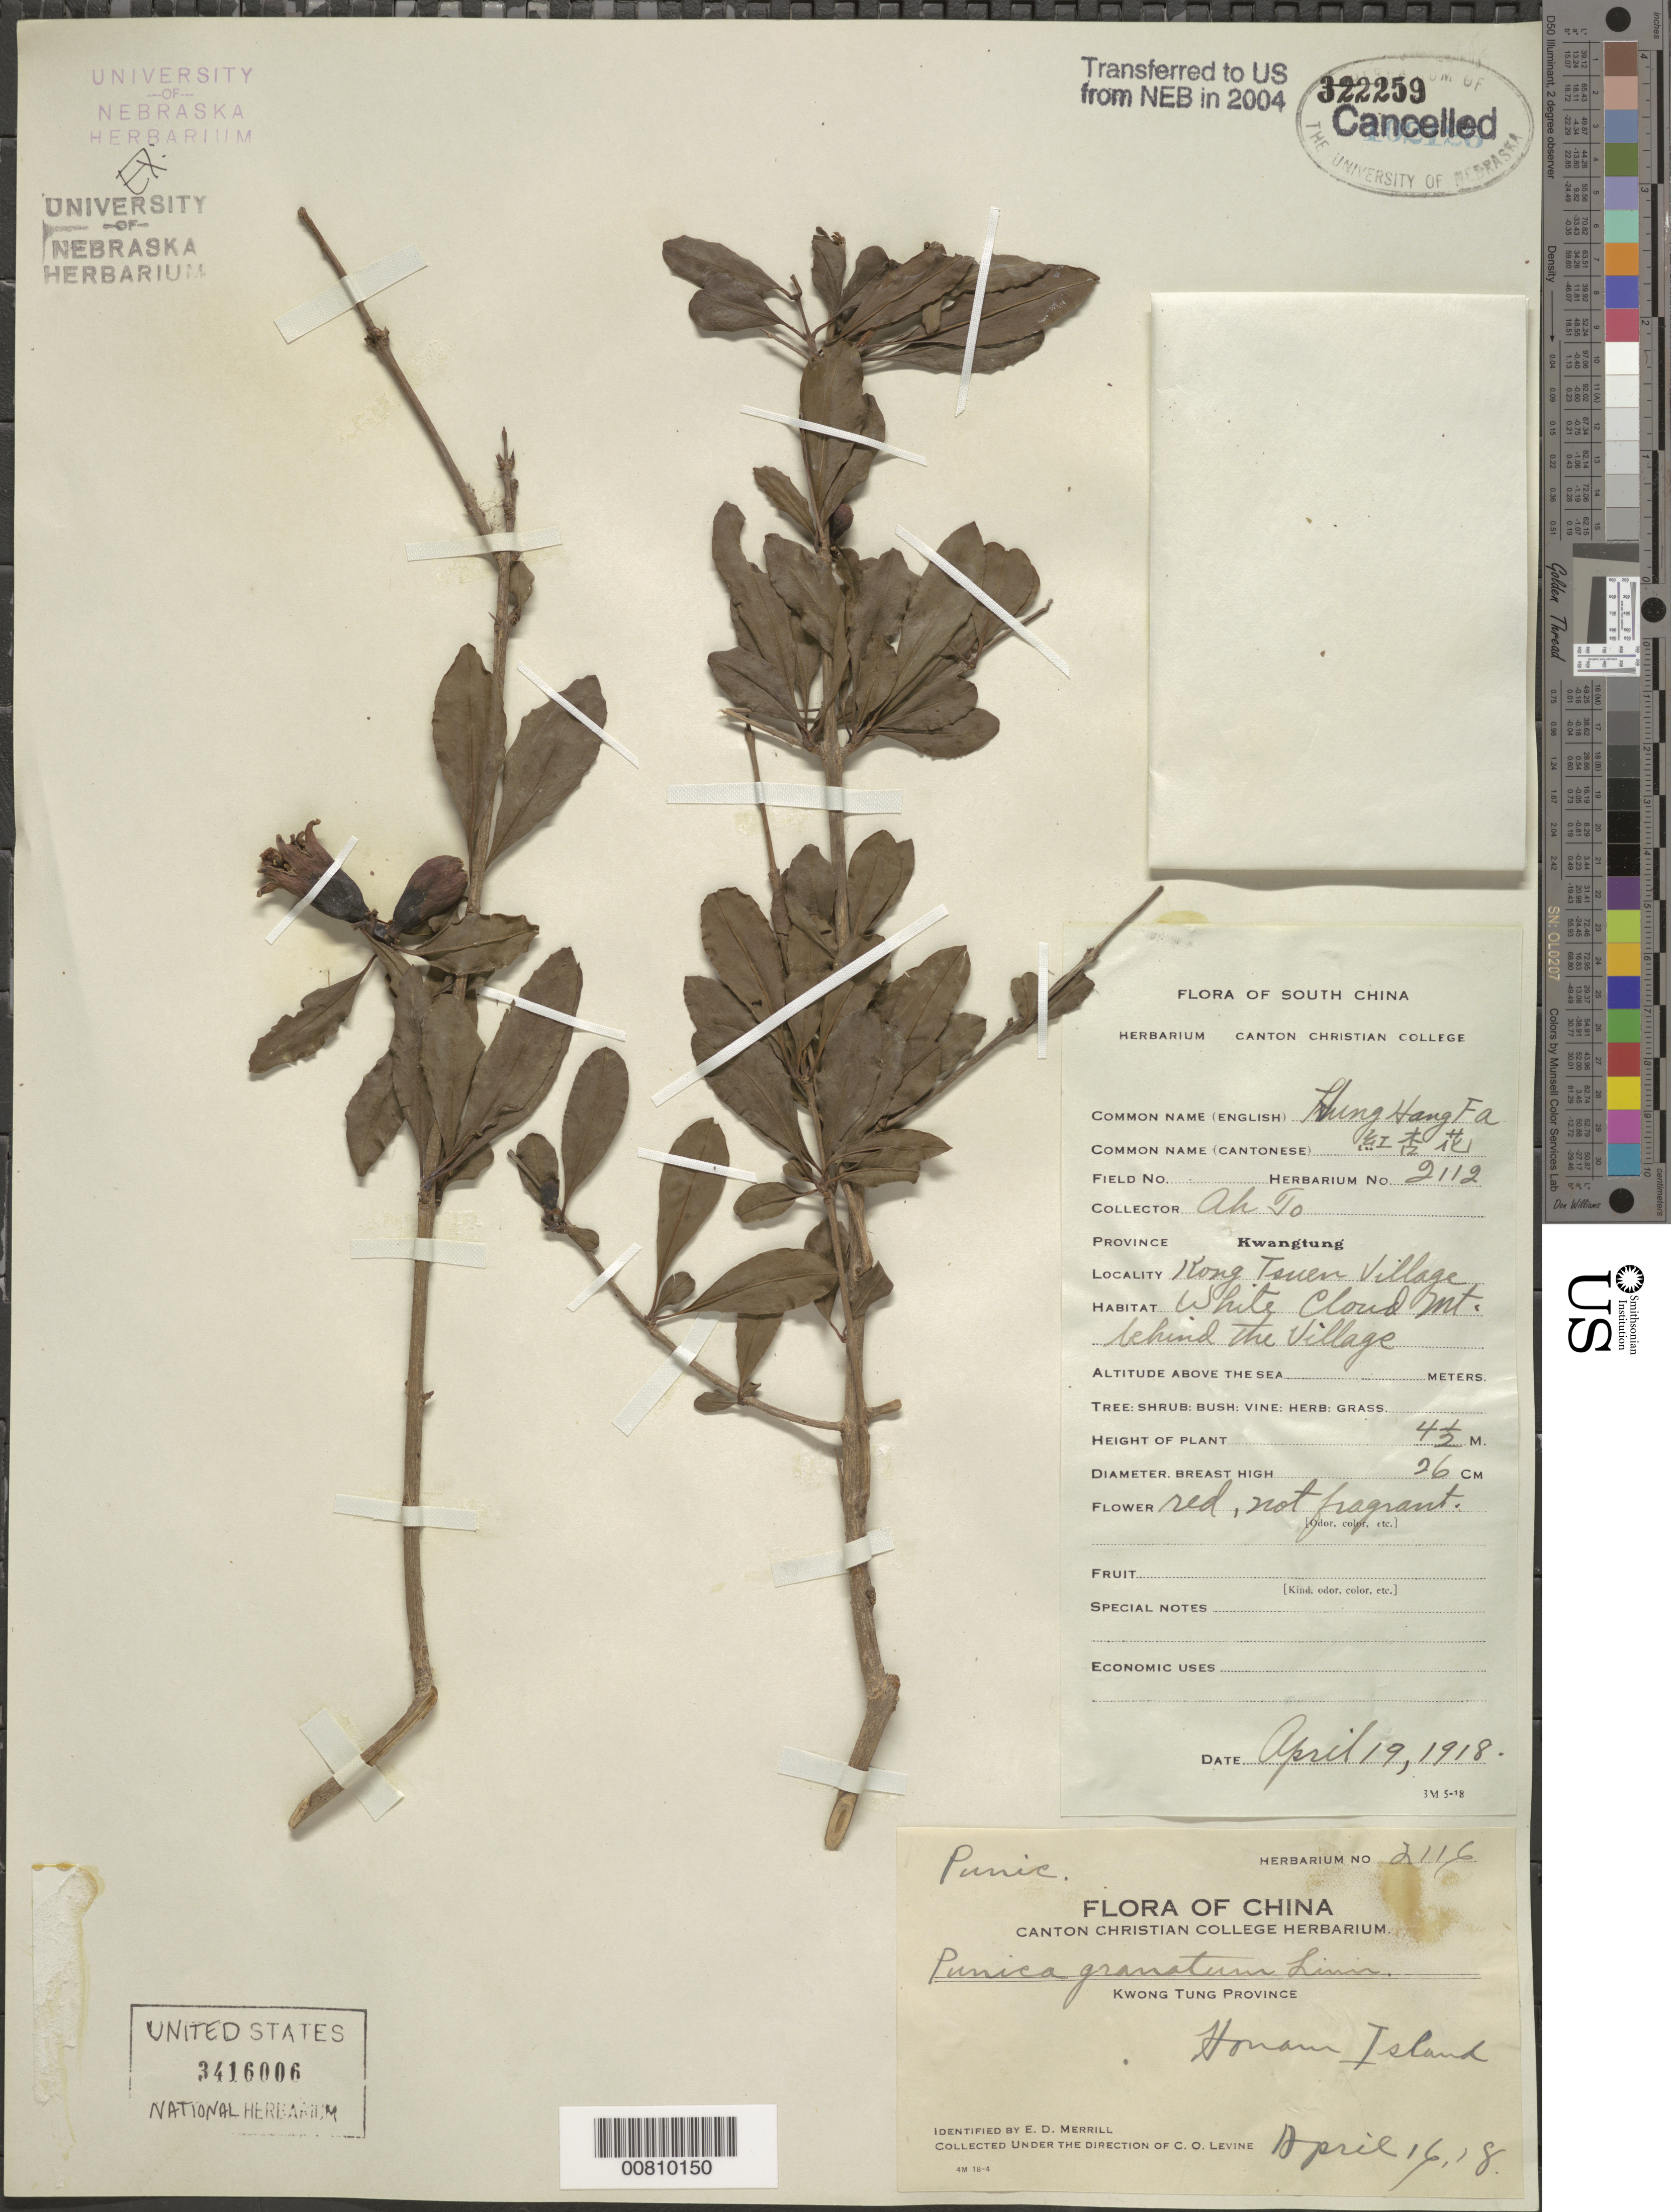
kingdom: Plantae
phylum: Tracheophyta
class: Magnoliopsida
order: Myrtales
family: Lythraceae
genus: Capuronia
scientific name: Capuronia madagascariensis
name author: Lourteig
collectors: C. O. Levine et al.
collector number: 2116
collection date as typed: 16 Apr 1918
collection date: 1918-04-16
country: China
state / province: Guangdong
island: Honam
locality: Honam island, Kong Tsuen Village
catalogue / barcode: US 3416006